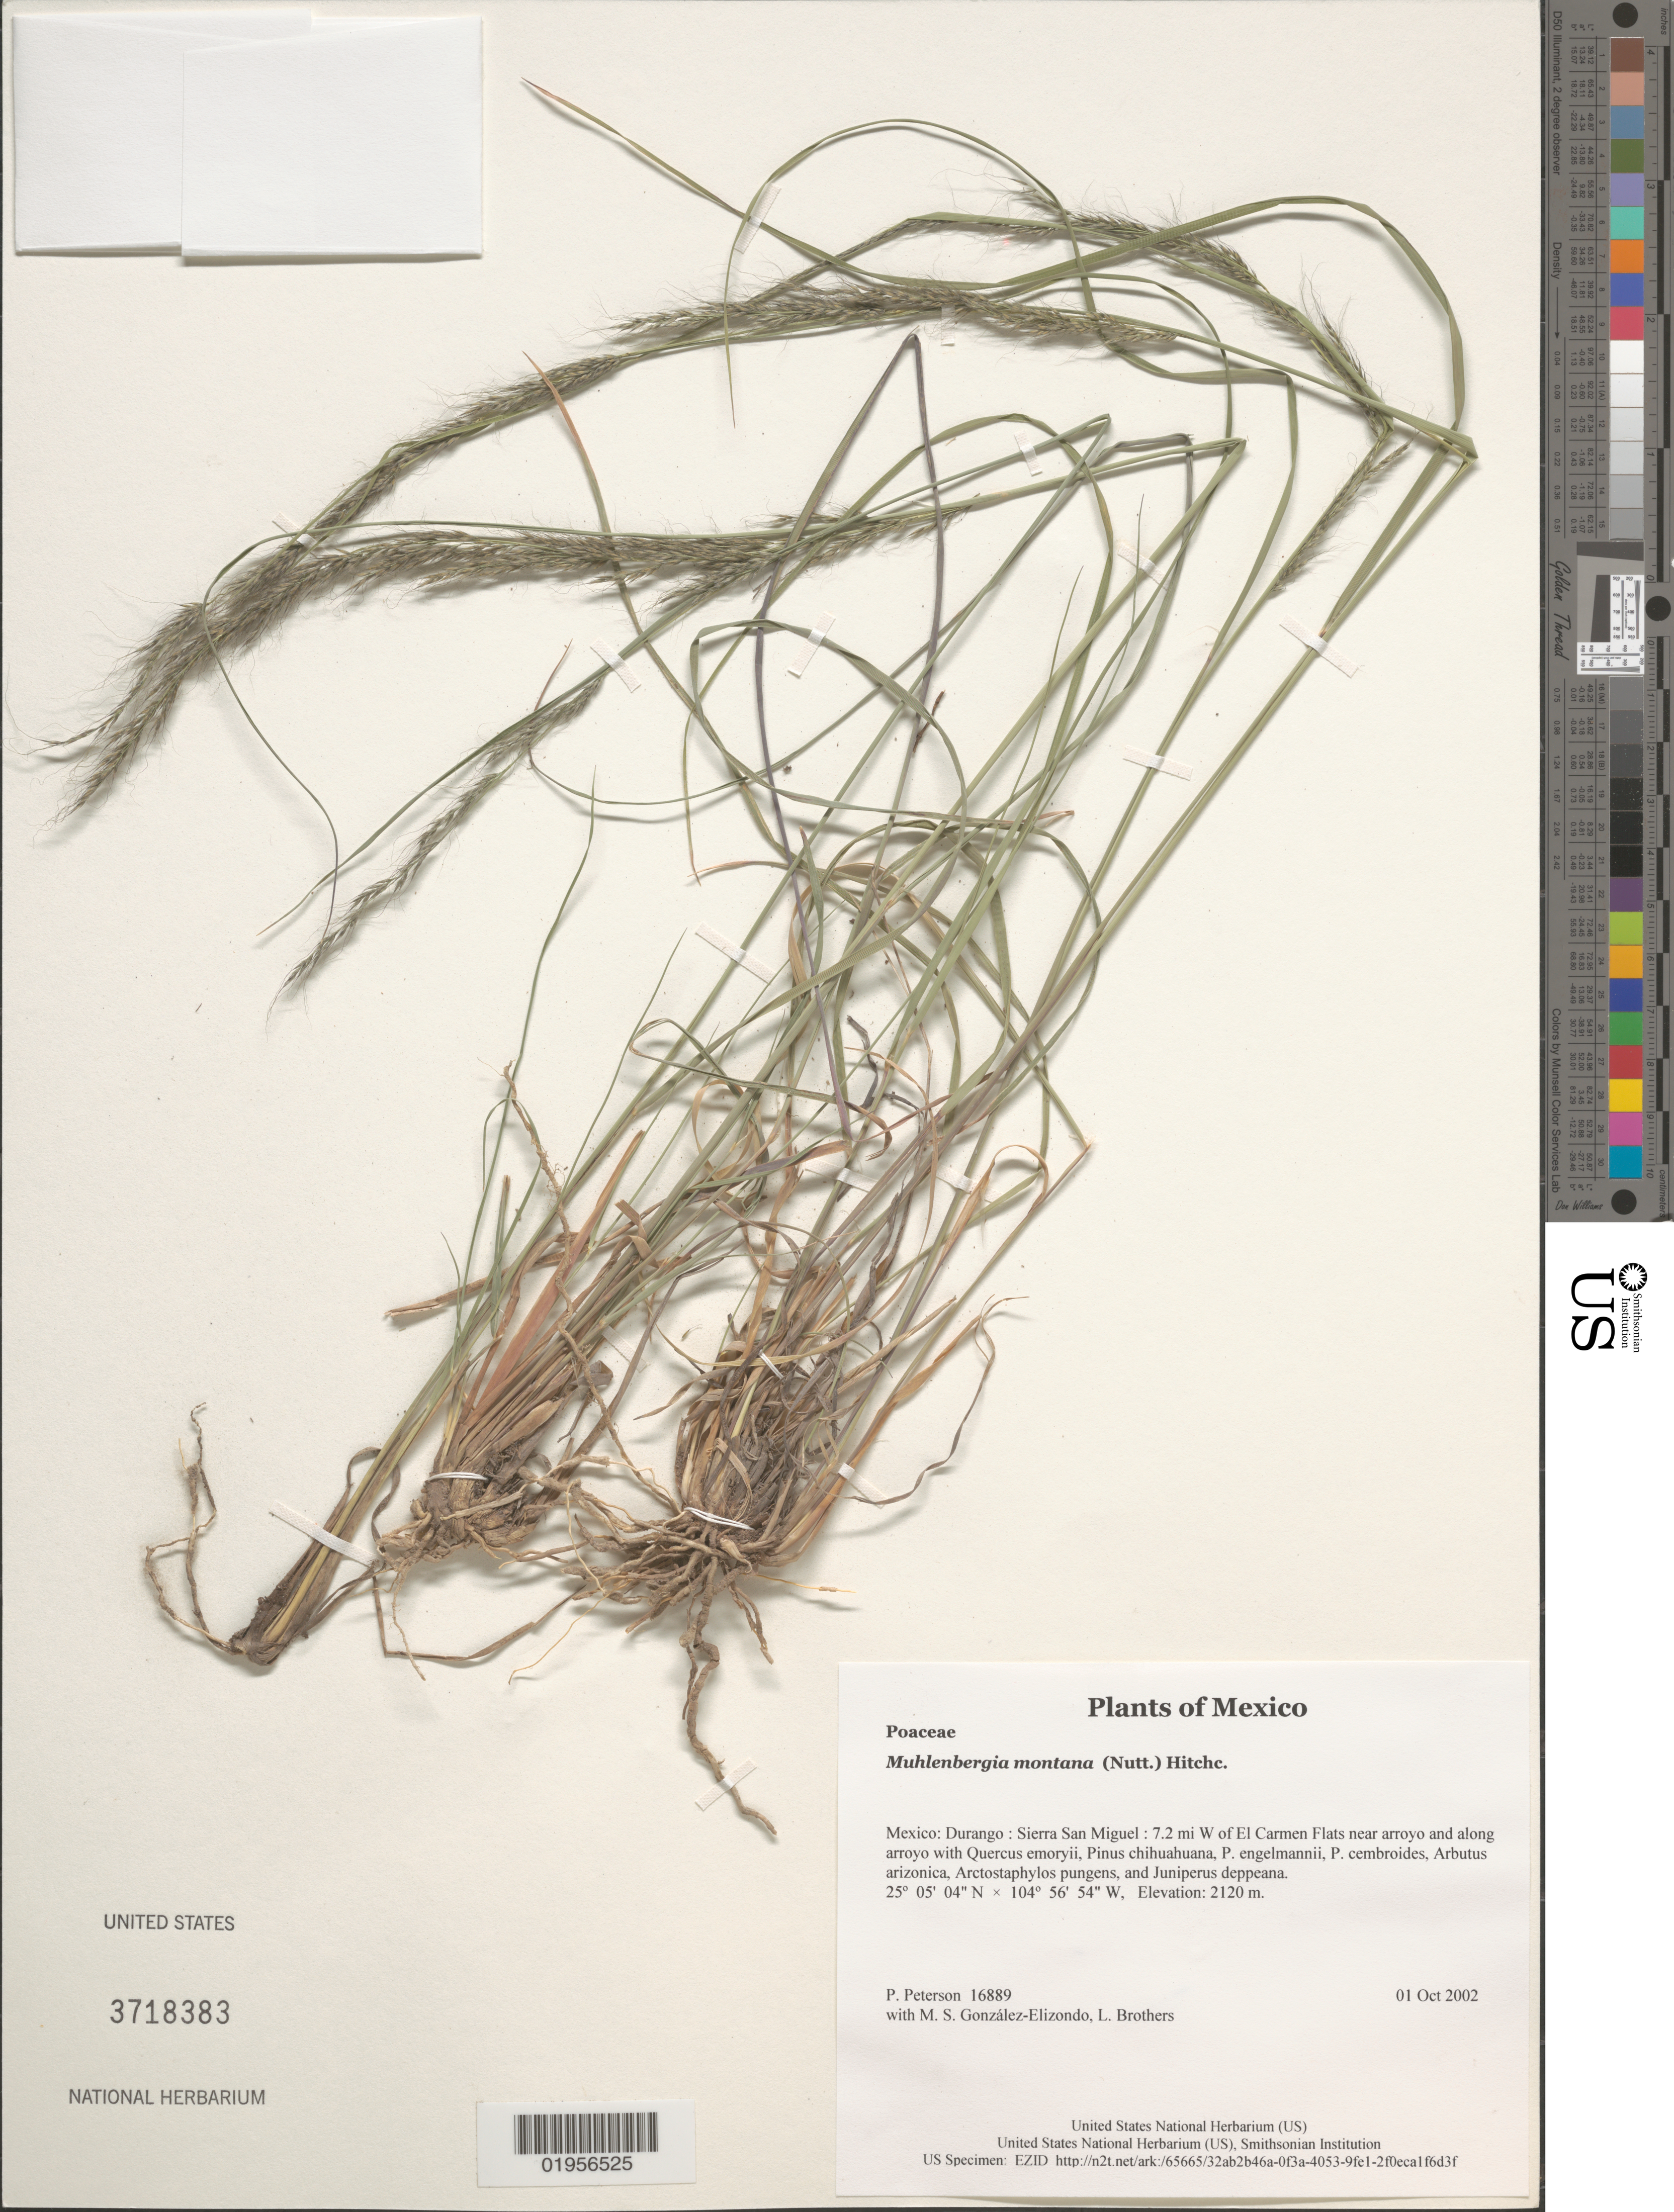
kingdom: Plantae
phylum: Tracheophyta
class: Liliopsida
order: Poales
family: Poaceae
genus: Muhlenbergia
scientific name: Muhlenbergia montana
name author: (Nutt.) Hitchc.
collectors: P. M. Peterson, M. S. González-Elizondo & L. E. Brothers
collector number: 16889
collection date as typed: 01 Oct 2002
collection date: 2002-10-01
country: Mexico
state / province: Durango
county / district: Sierra San Miguel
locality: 7.2 mi W of El Carmen Flats near arroyo and along arroyo with Quercus emoryii, Pinus chihuahuana, P. engelmannii, P. cembroides, Arbutus arizonica, Arctostaphylos pungens, and Juniperus deppeana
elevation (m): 2120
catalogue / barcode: US 3718383